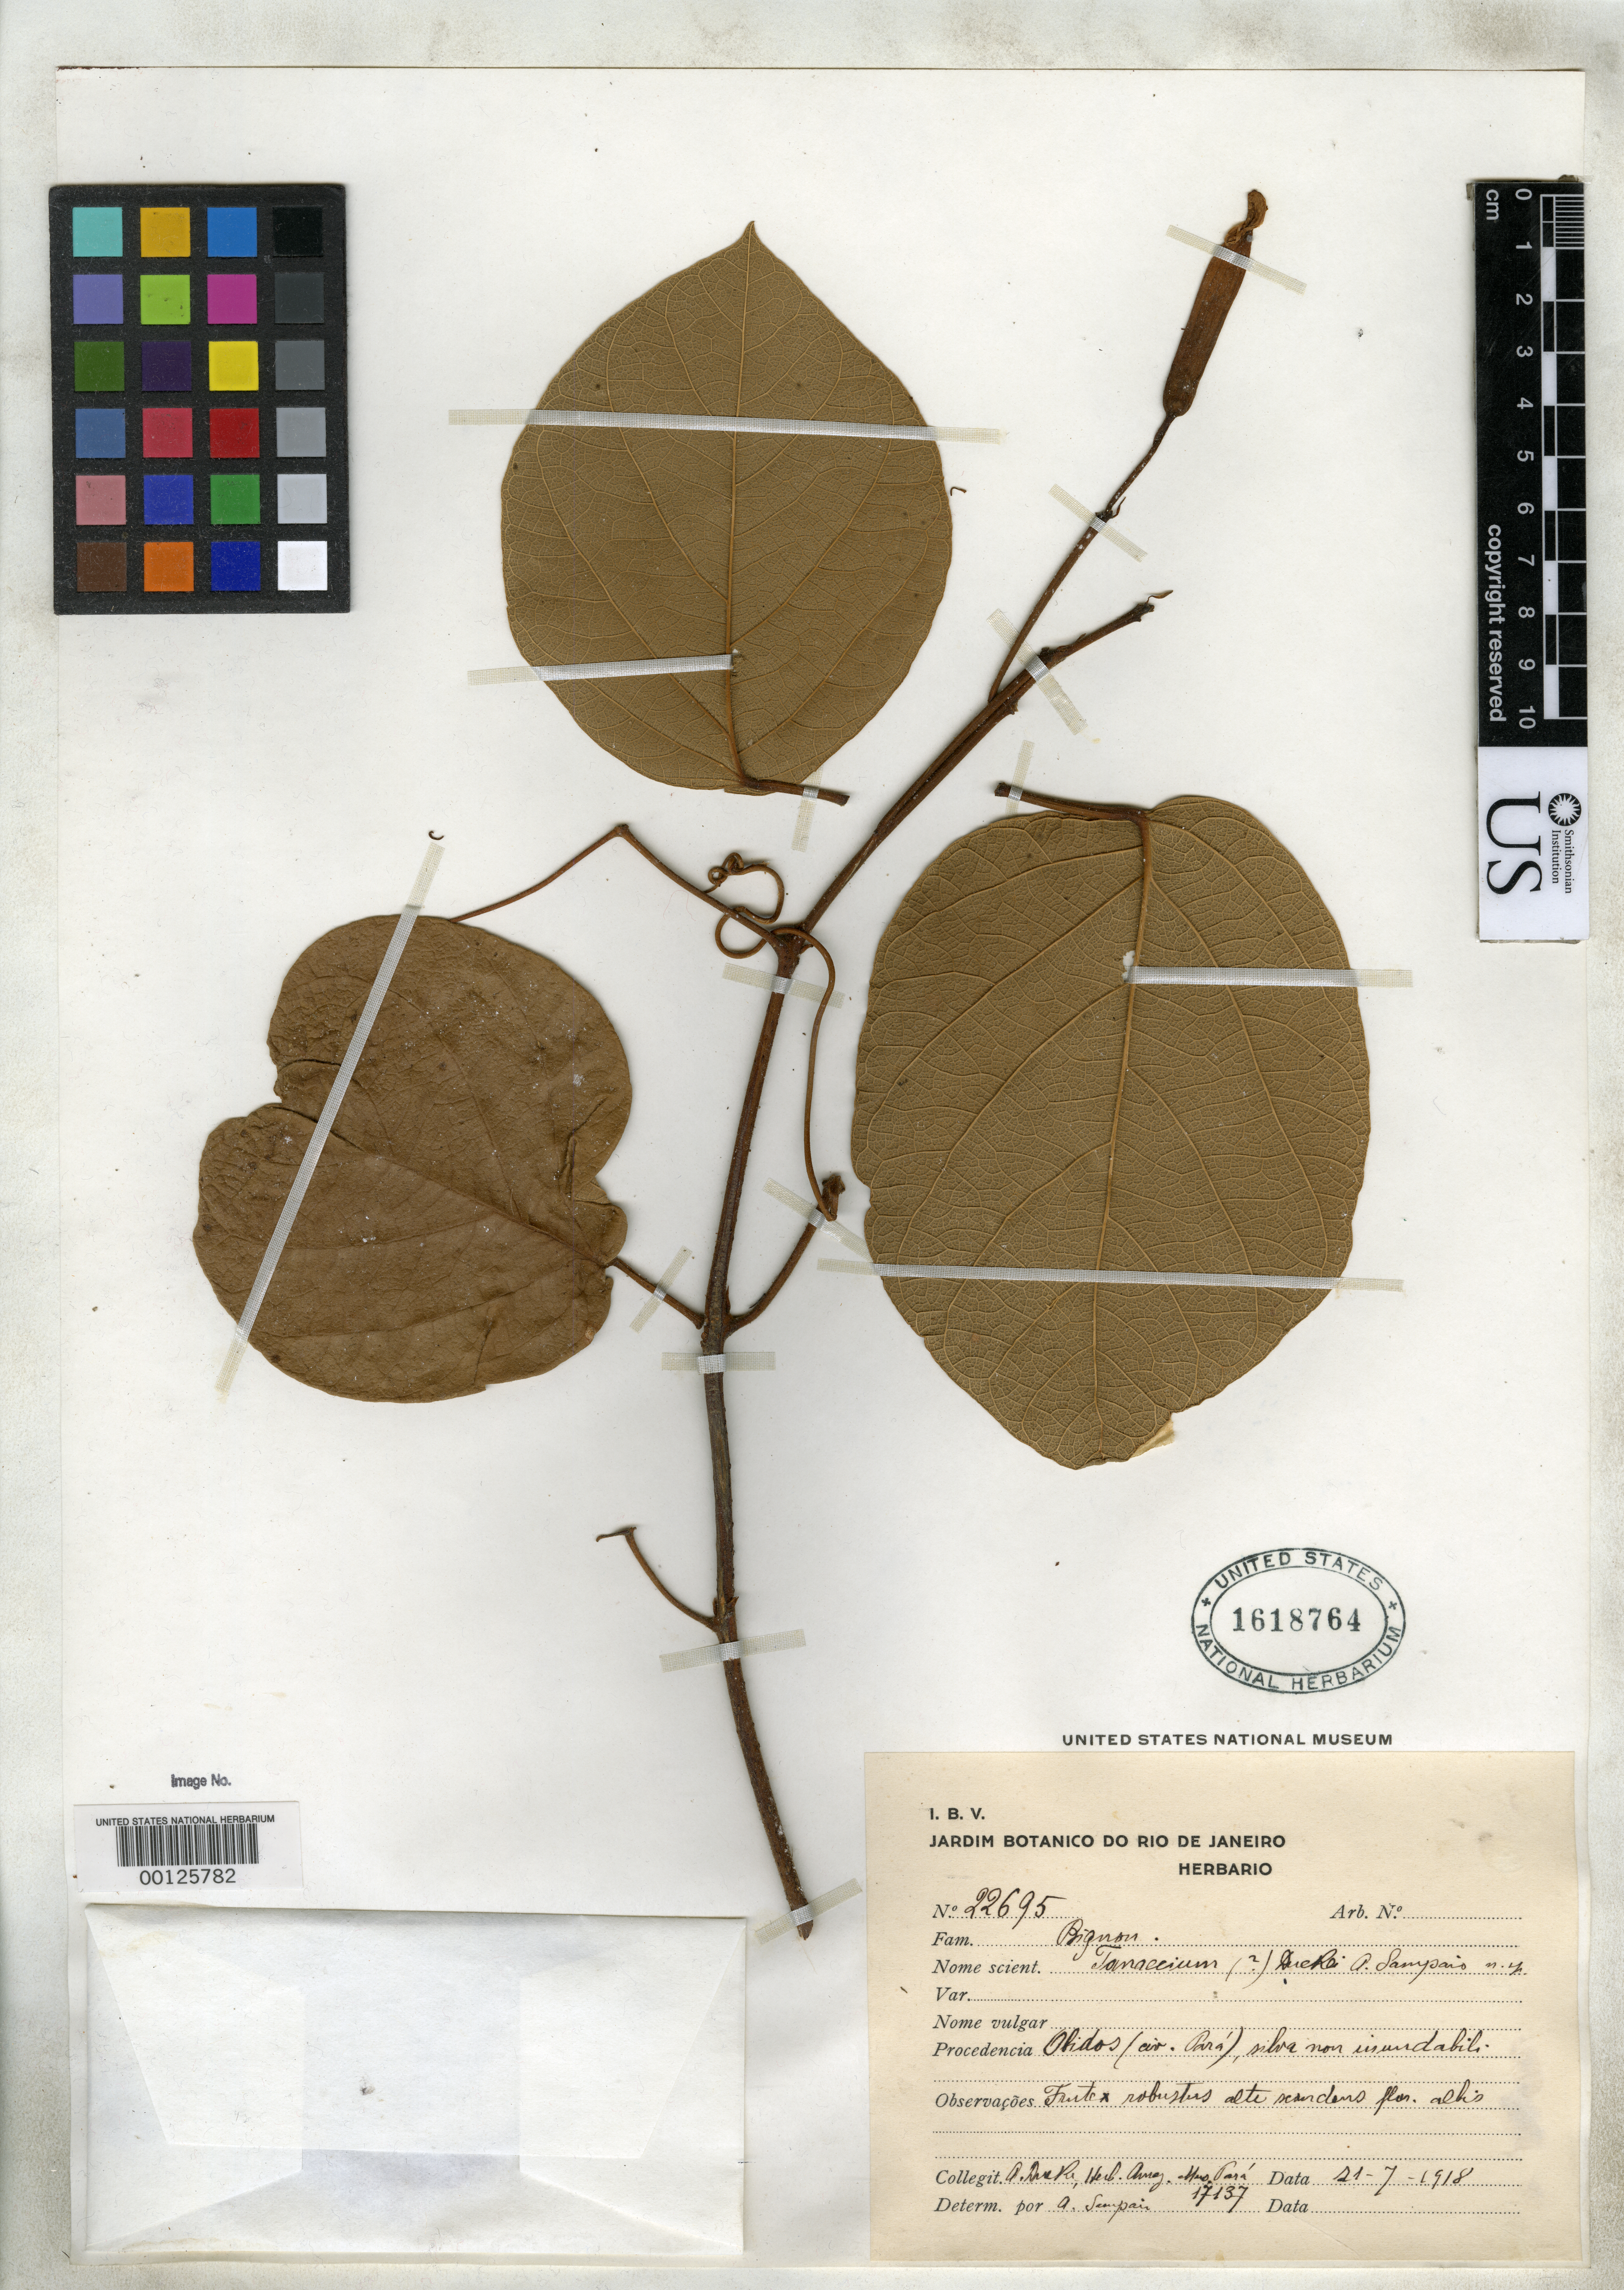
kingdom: Plantae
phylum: Tracheophyta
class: Magnoliopsida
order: Lamiales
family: Bignoniaceae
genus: Tanaecium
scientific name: Tanaecium duckei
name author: A. Samp.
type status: Type Collection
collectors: A. Ducke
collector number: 22695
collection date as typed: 21 Jul 1918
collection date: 1918-07-21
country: Brazil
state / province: Pará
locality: Obidos.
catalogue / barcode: US 1618764